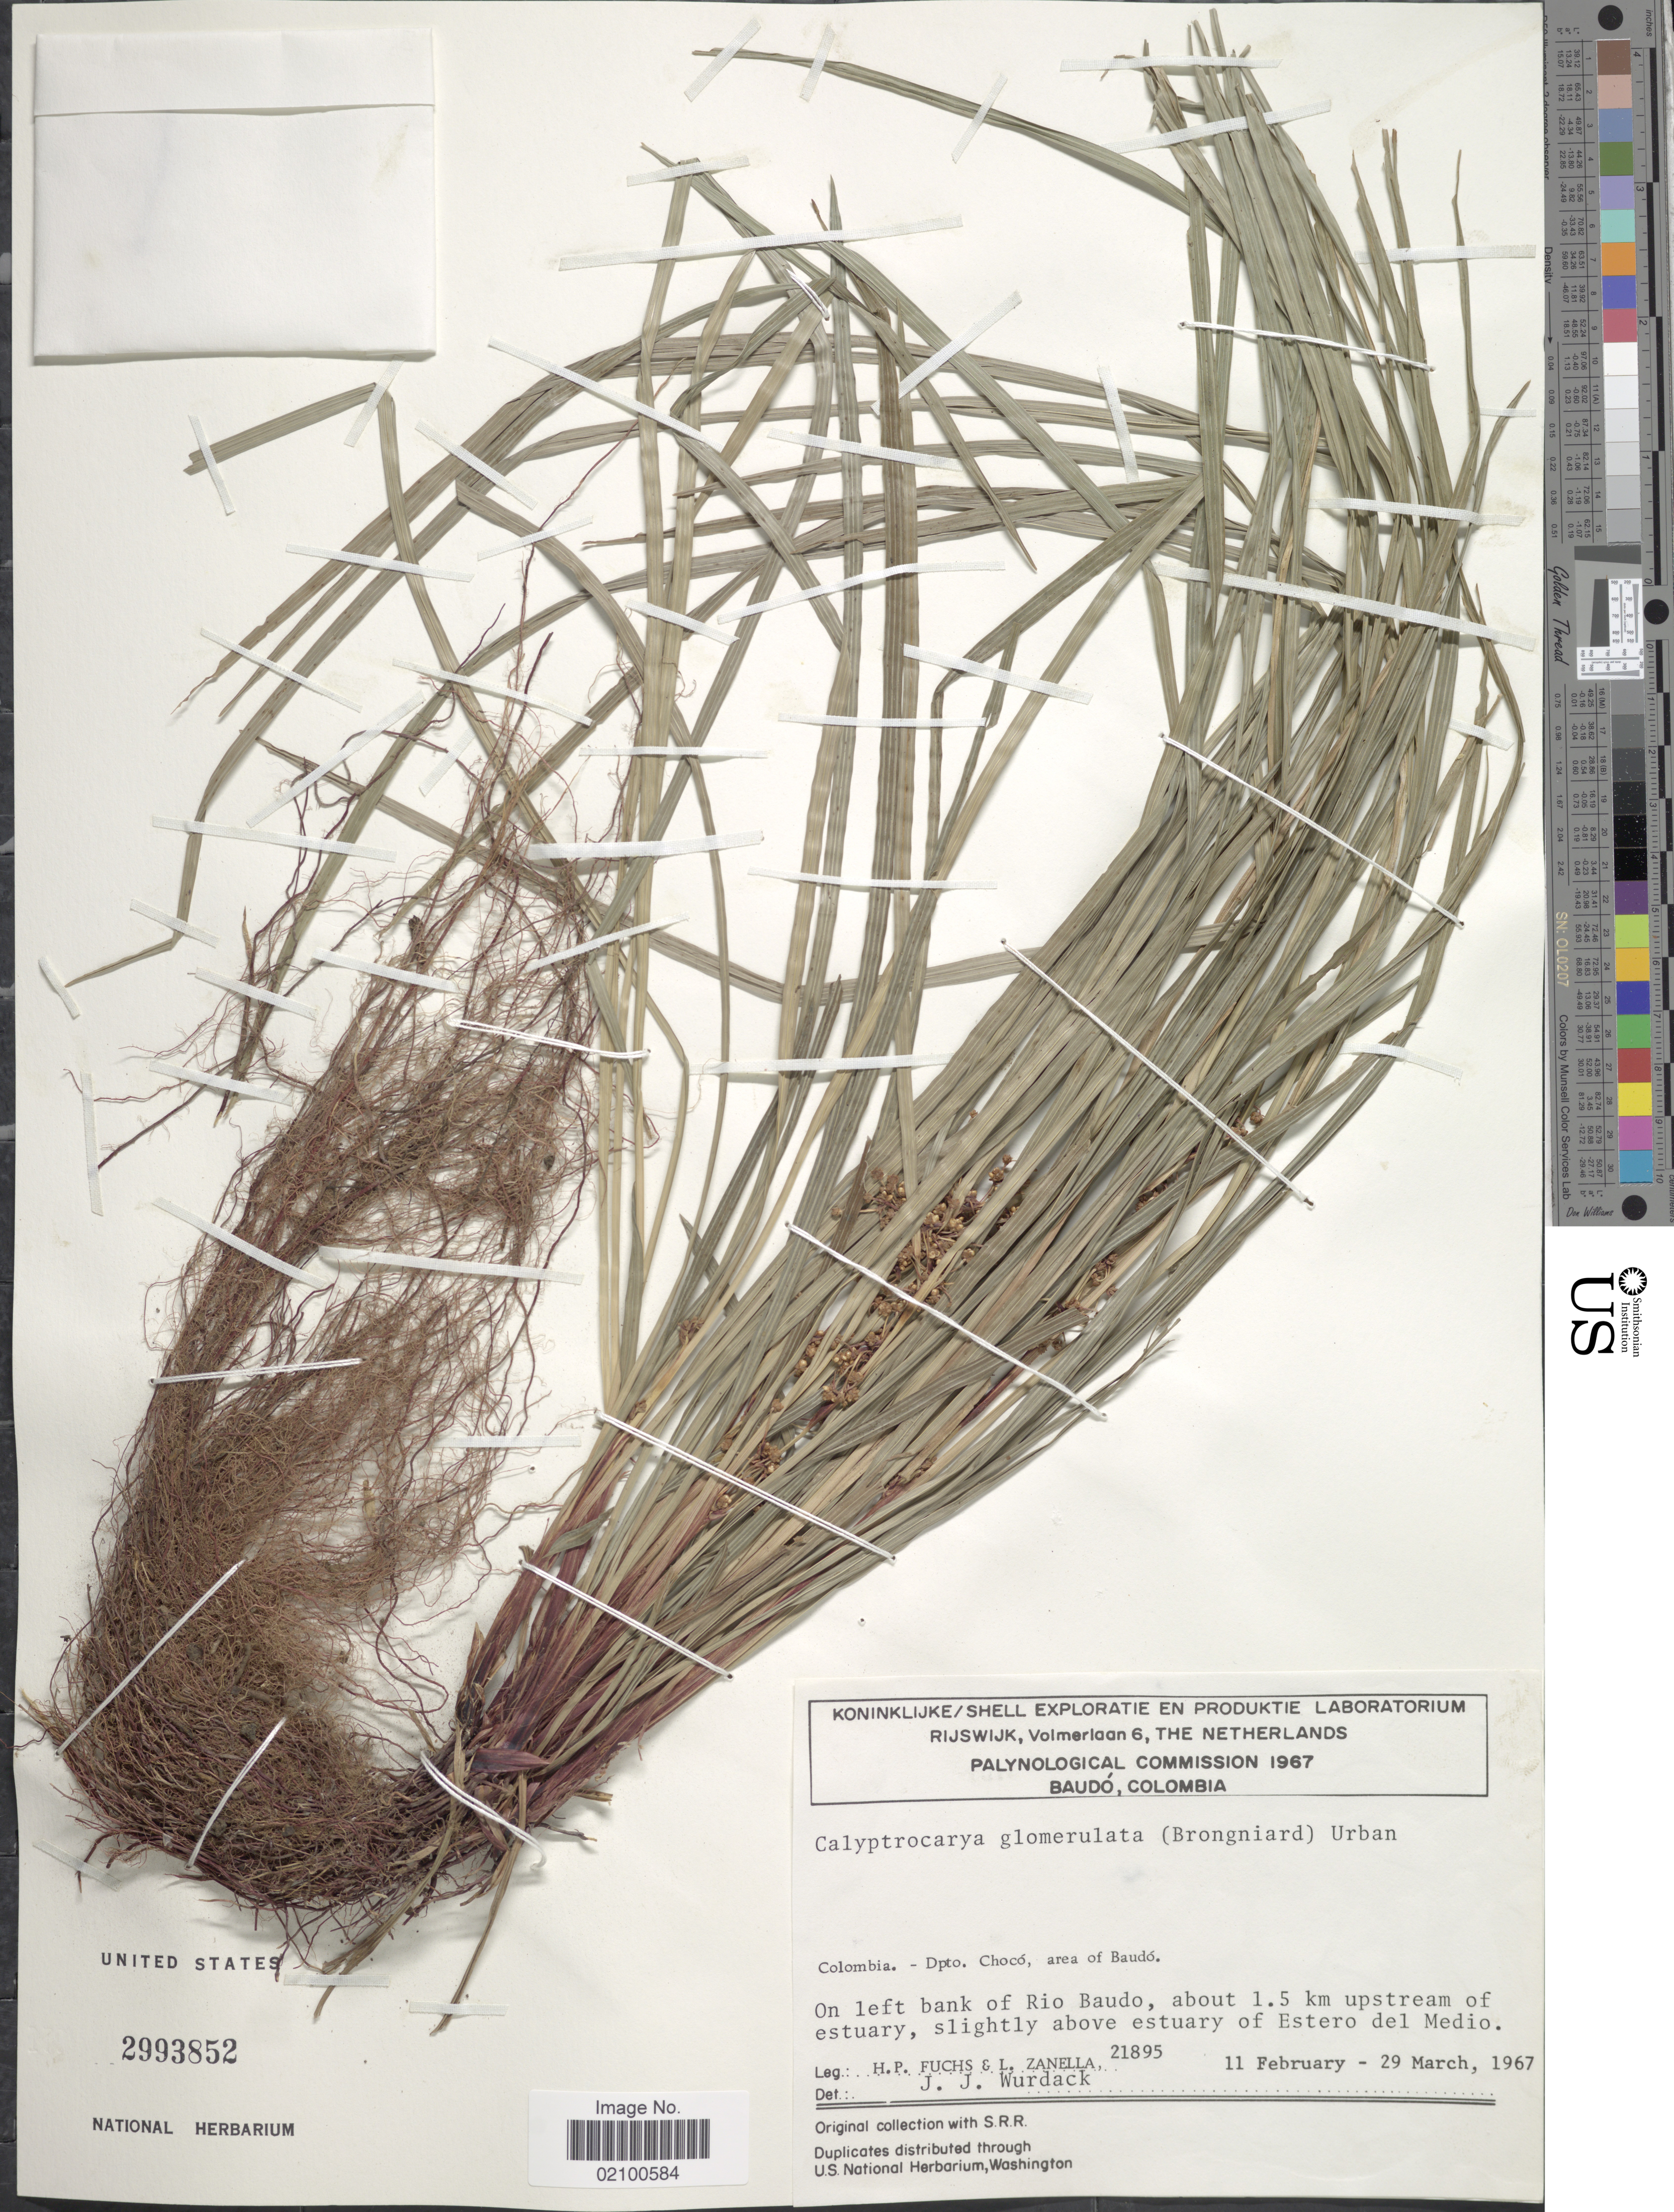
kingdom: Plantae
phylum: Tracheophyta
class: Liliopsida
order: Poales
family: Cyperaceae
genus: Calyptrocarya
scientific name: Calyptrocarya glomerulata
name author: (Brongn.) Urb.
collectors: H. P. Fuchs & L. Zanella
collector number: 21895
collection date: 1967-02-11/1967-03-29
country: Colombia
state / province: Chocó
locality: Area of Baudo, on left bank of Rio Baudo, about 1.5 km upstream of estuary, slightly above estuary of Estero del Medio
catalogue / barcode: US 2993852